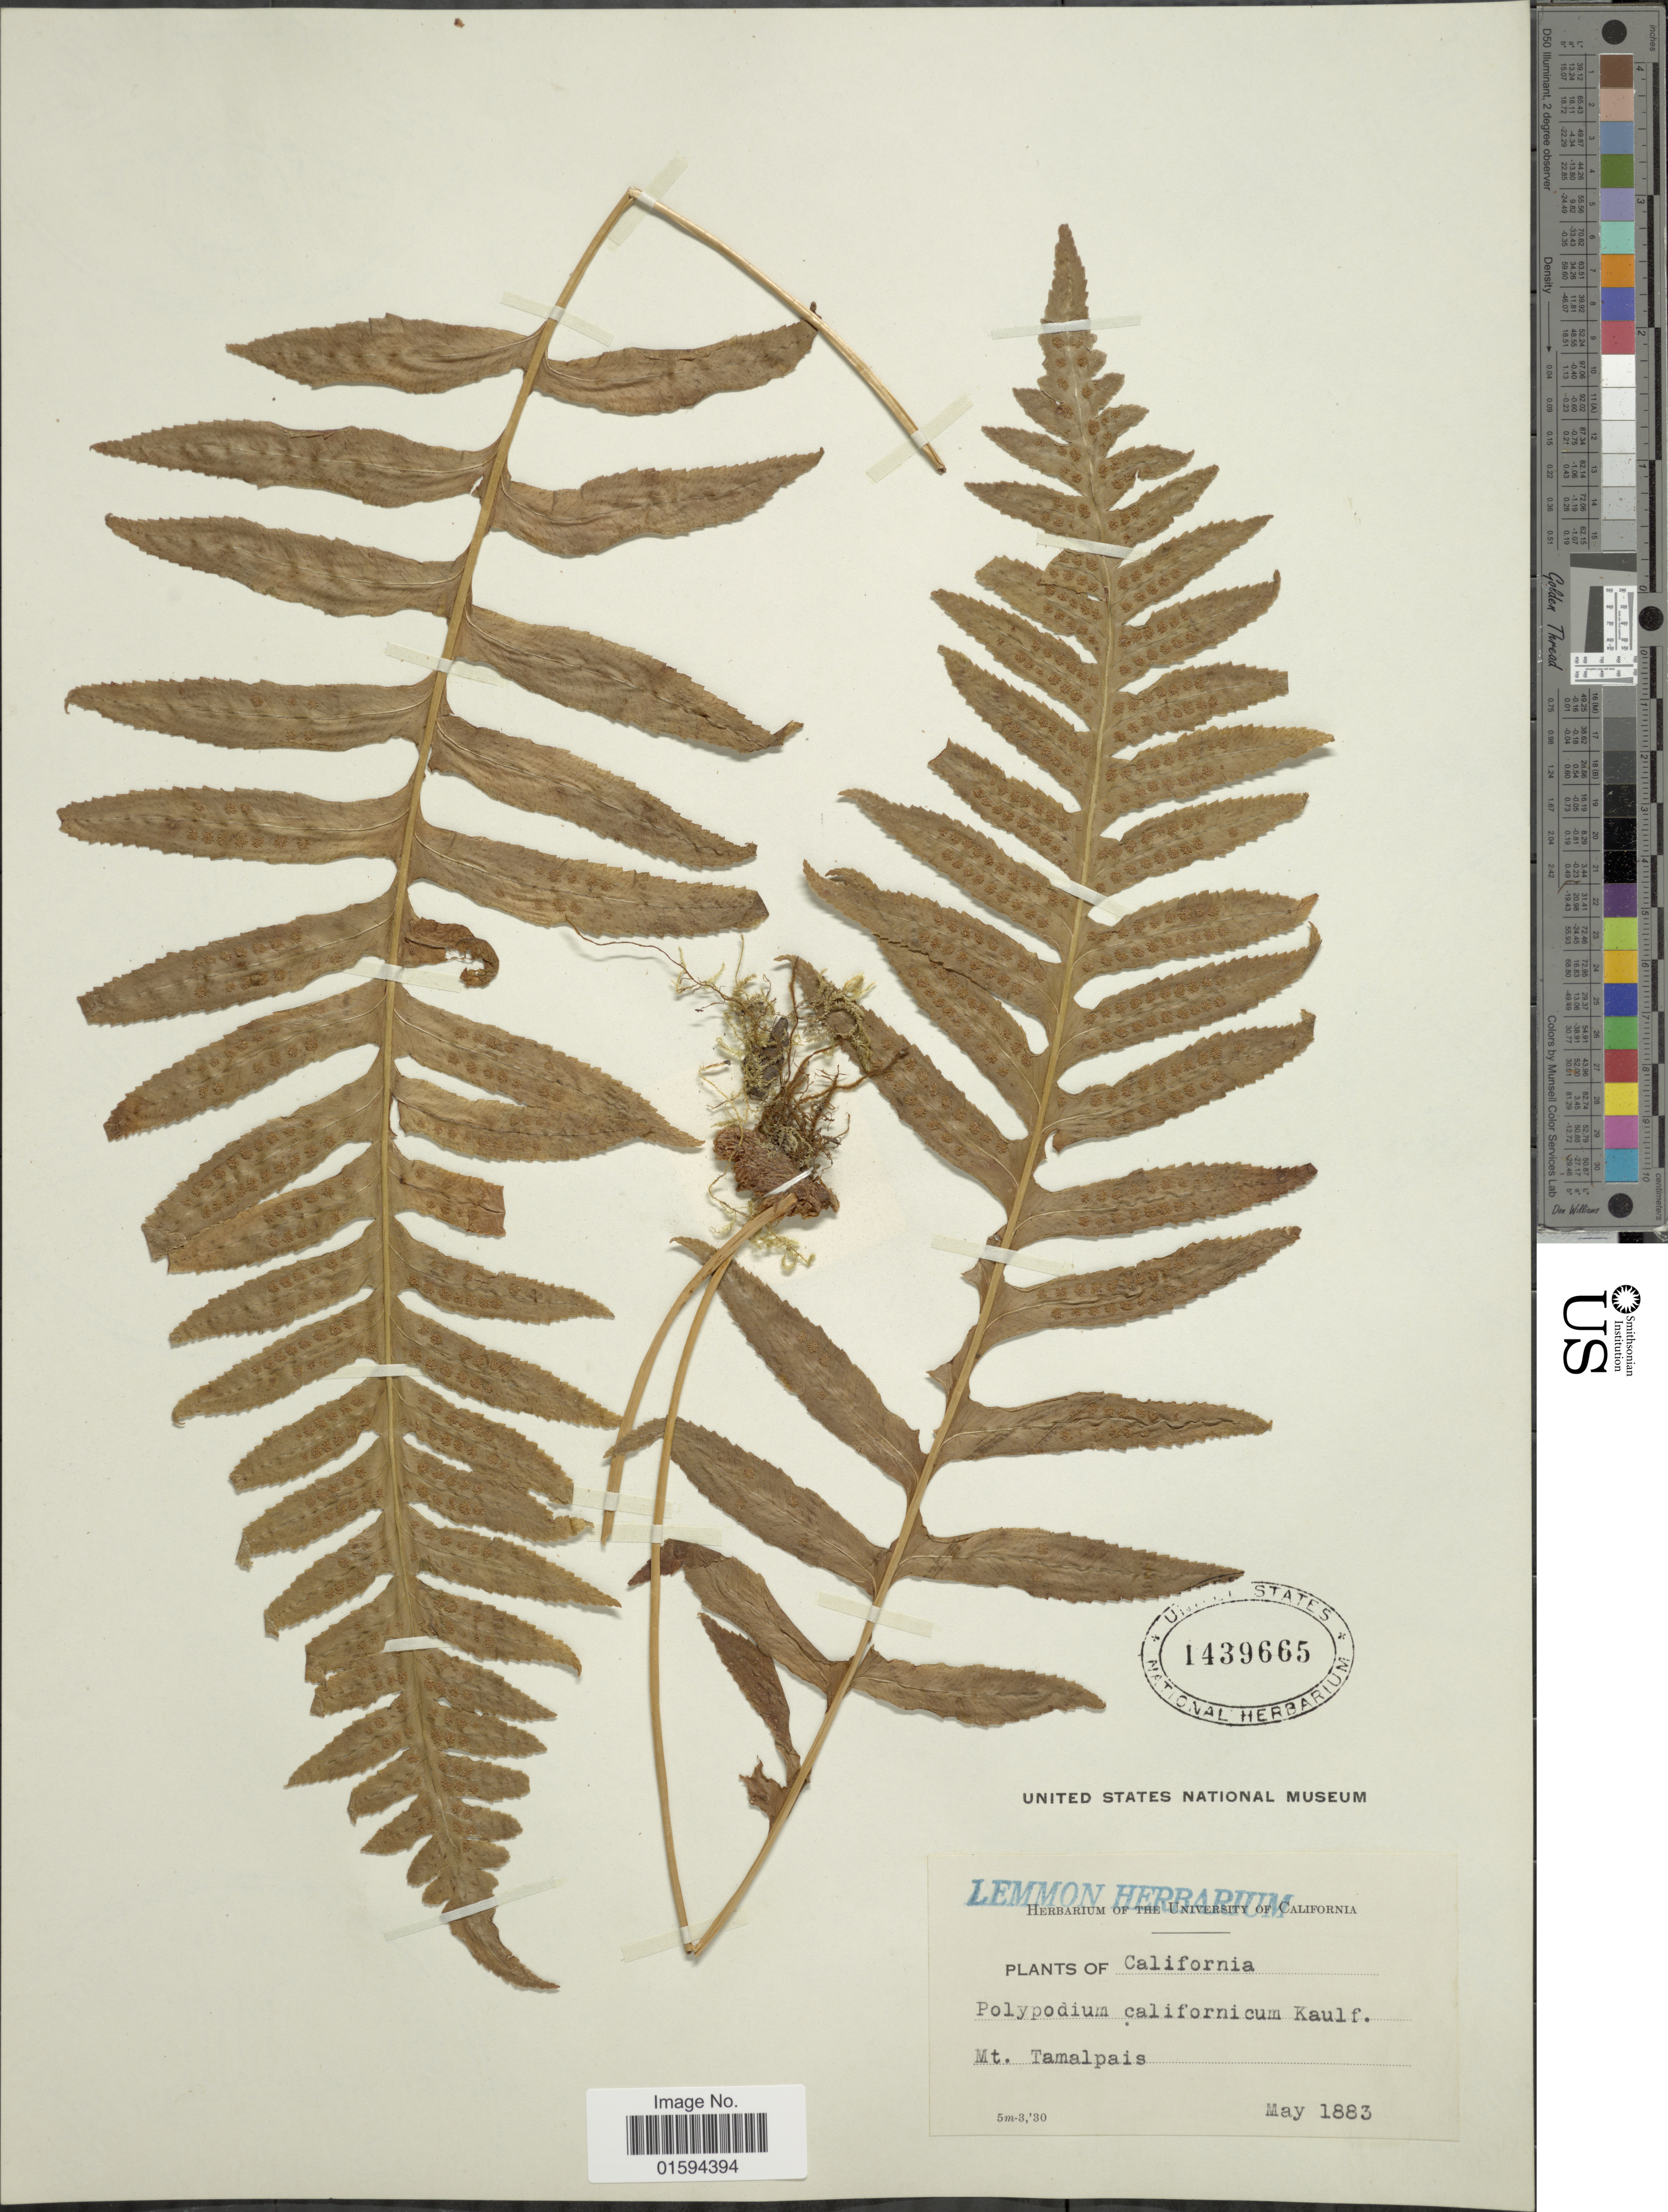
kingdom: Plantae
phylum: Tracheophyta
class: Polypodiopsida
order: Polypodiales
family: Polypodiaceae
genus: Polypodium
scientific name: Polypodium californicum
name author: Kaulf.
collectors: ex herb. Lemmon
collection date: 1883-05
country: United States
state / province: California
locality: Mt. Tamalpais.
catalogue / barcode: US 1439665